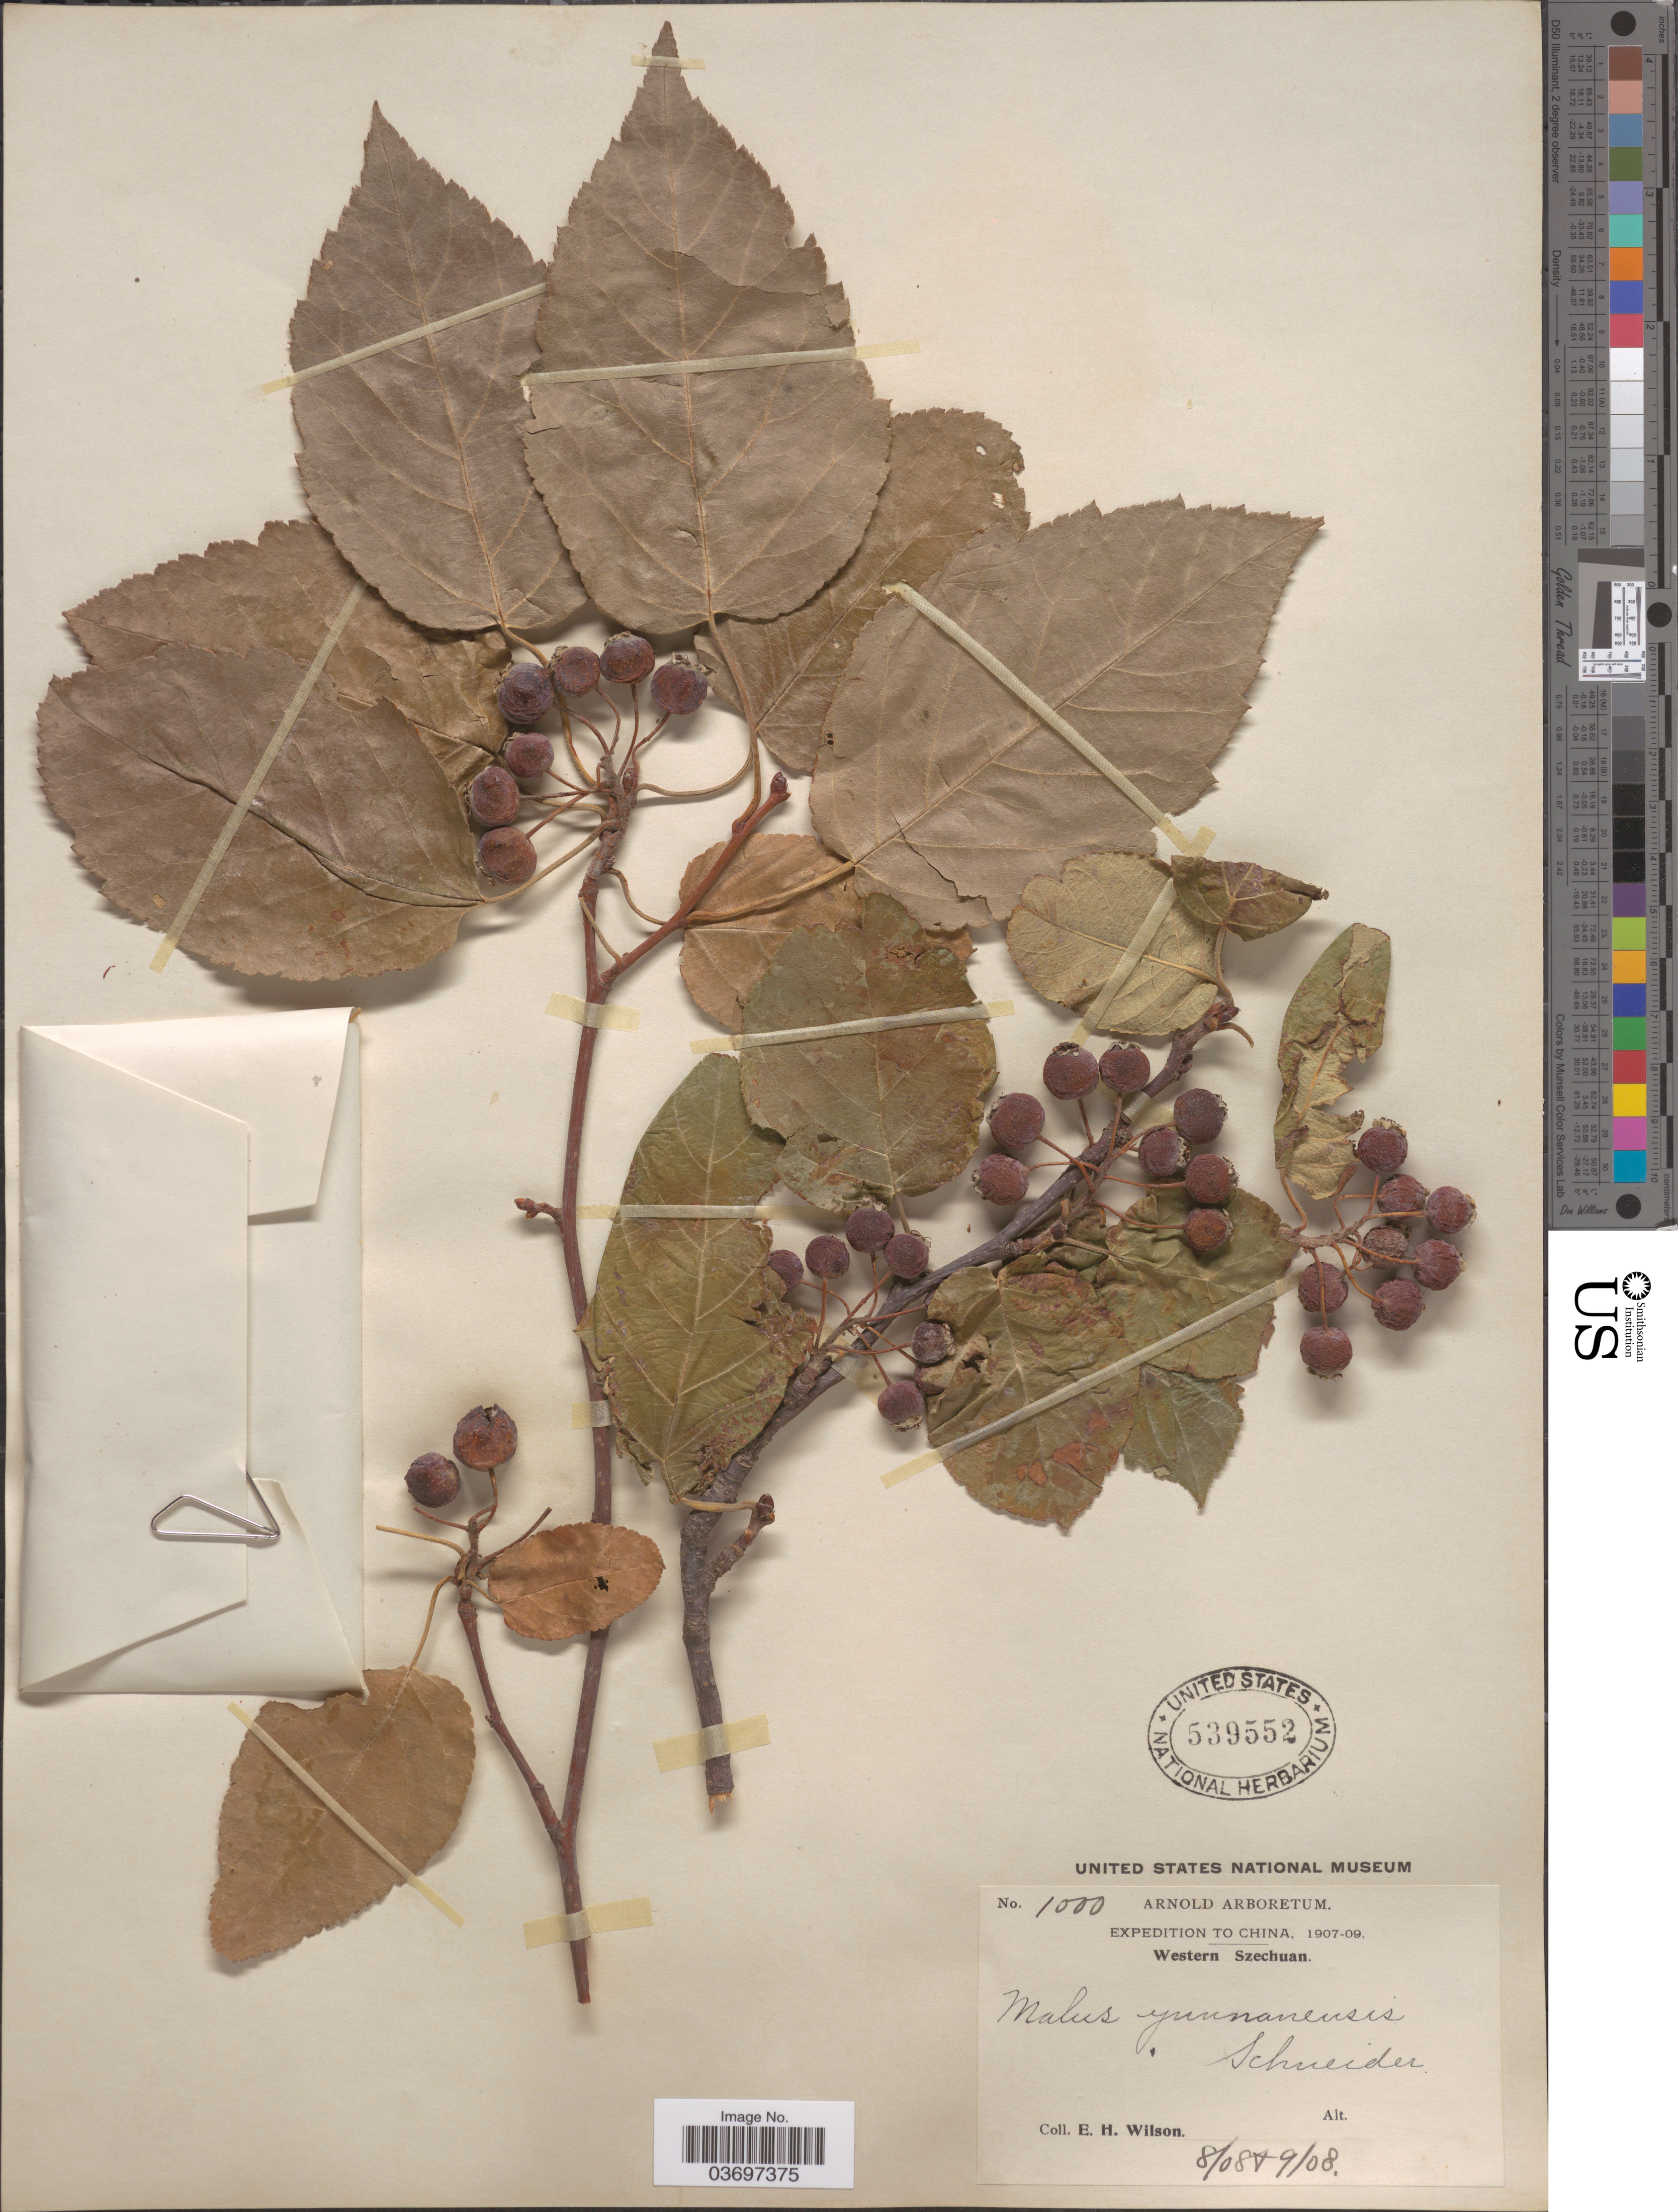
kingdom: Plantae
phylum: Tracheophyta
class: Magnoliopsida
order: Rosales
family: Rosaceae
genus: Malus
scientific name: Malus yunnanensis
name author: (Franch.) C.K. Schneid.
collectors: E. Wilson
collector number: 1000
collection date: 1908-08/1908-09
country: China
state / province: Sichuan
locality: Western Szechuan.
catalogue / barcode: US 539552